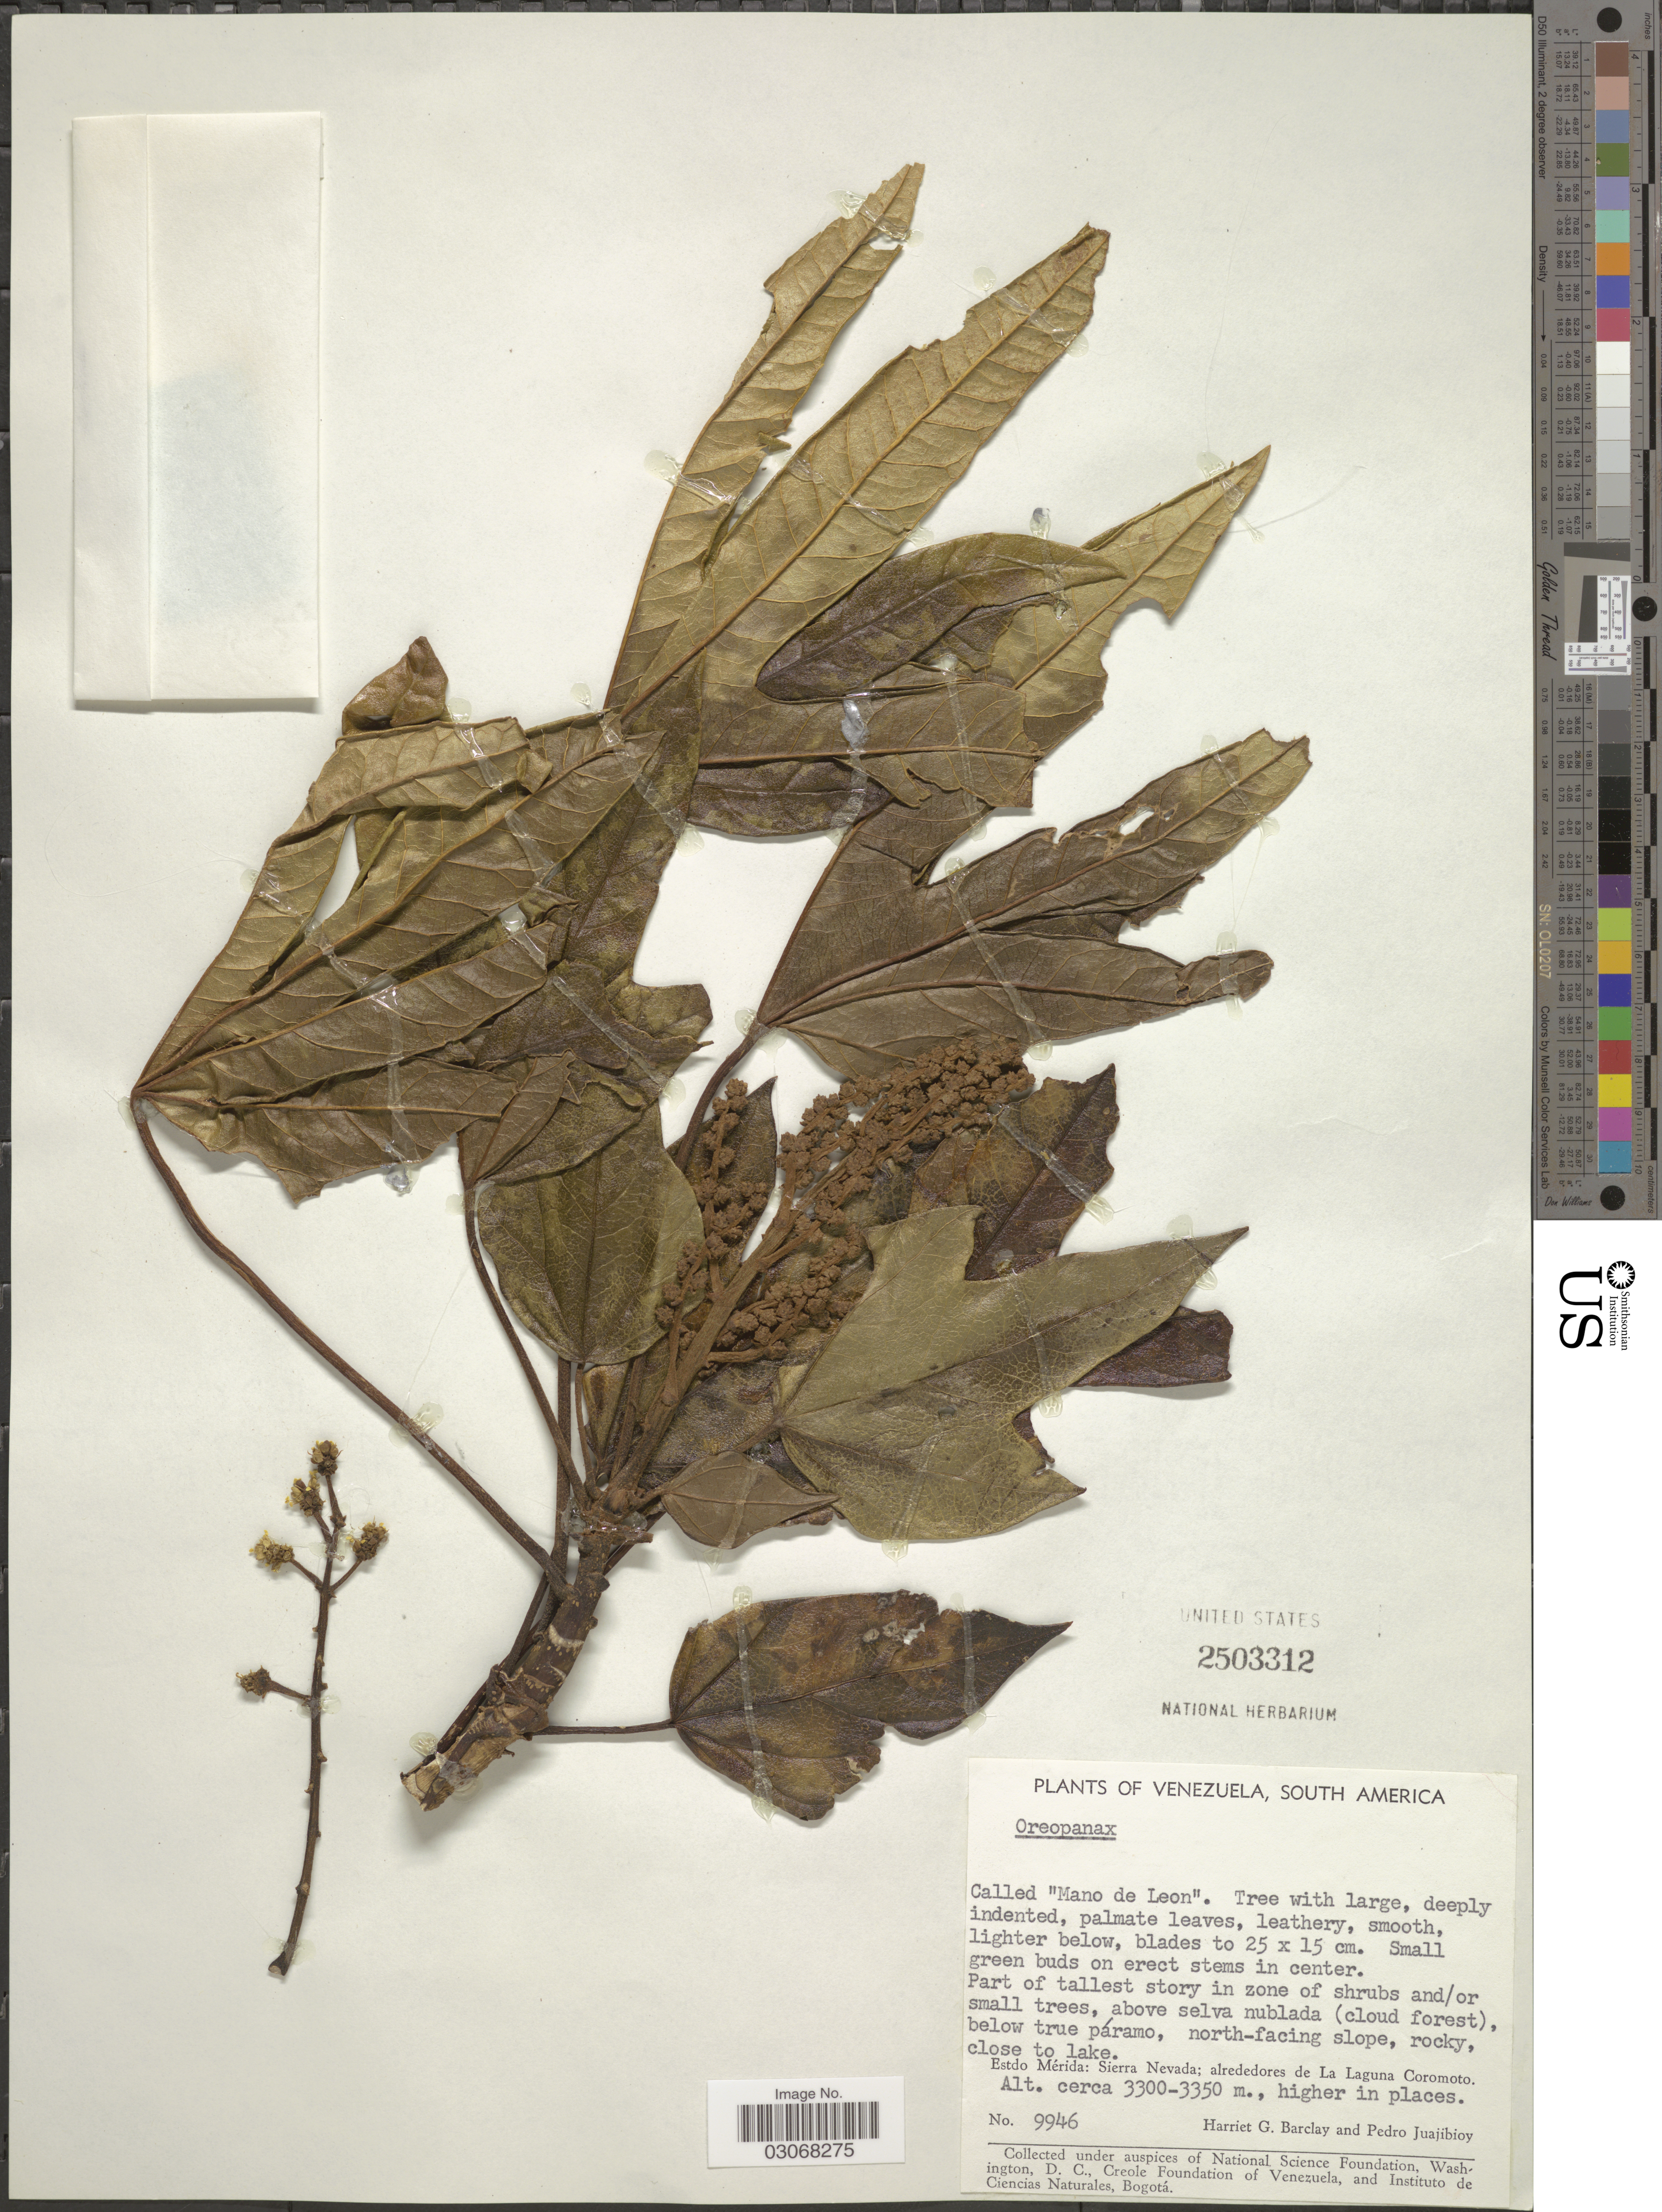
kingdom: Plantae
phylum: Tracheophyta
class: Magnoliopsida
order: Apiales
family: Araliaceae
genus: Oreopanax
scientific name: Oreopanax sp.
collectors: H. G. Barclay & P. Juajibioy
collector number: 9946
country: Venezuela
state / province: Mérida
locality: Sierra Nevada; alrededores de La Laguna Coromoto.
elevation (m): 3300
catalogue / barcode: US 2503312